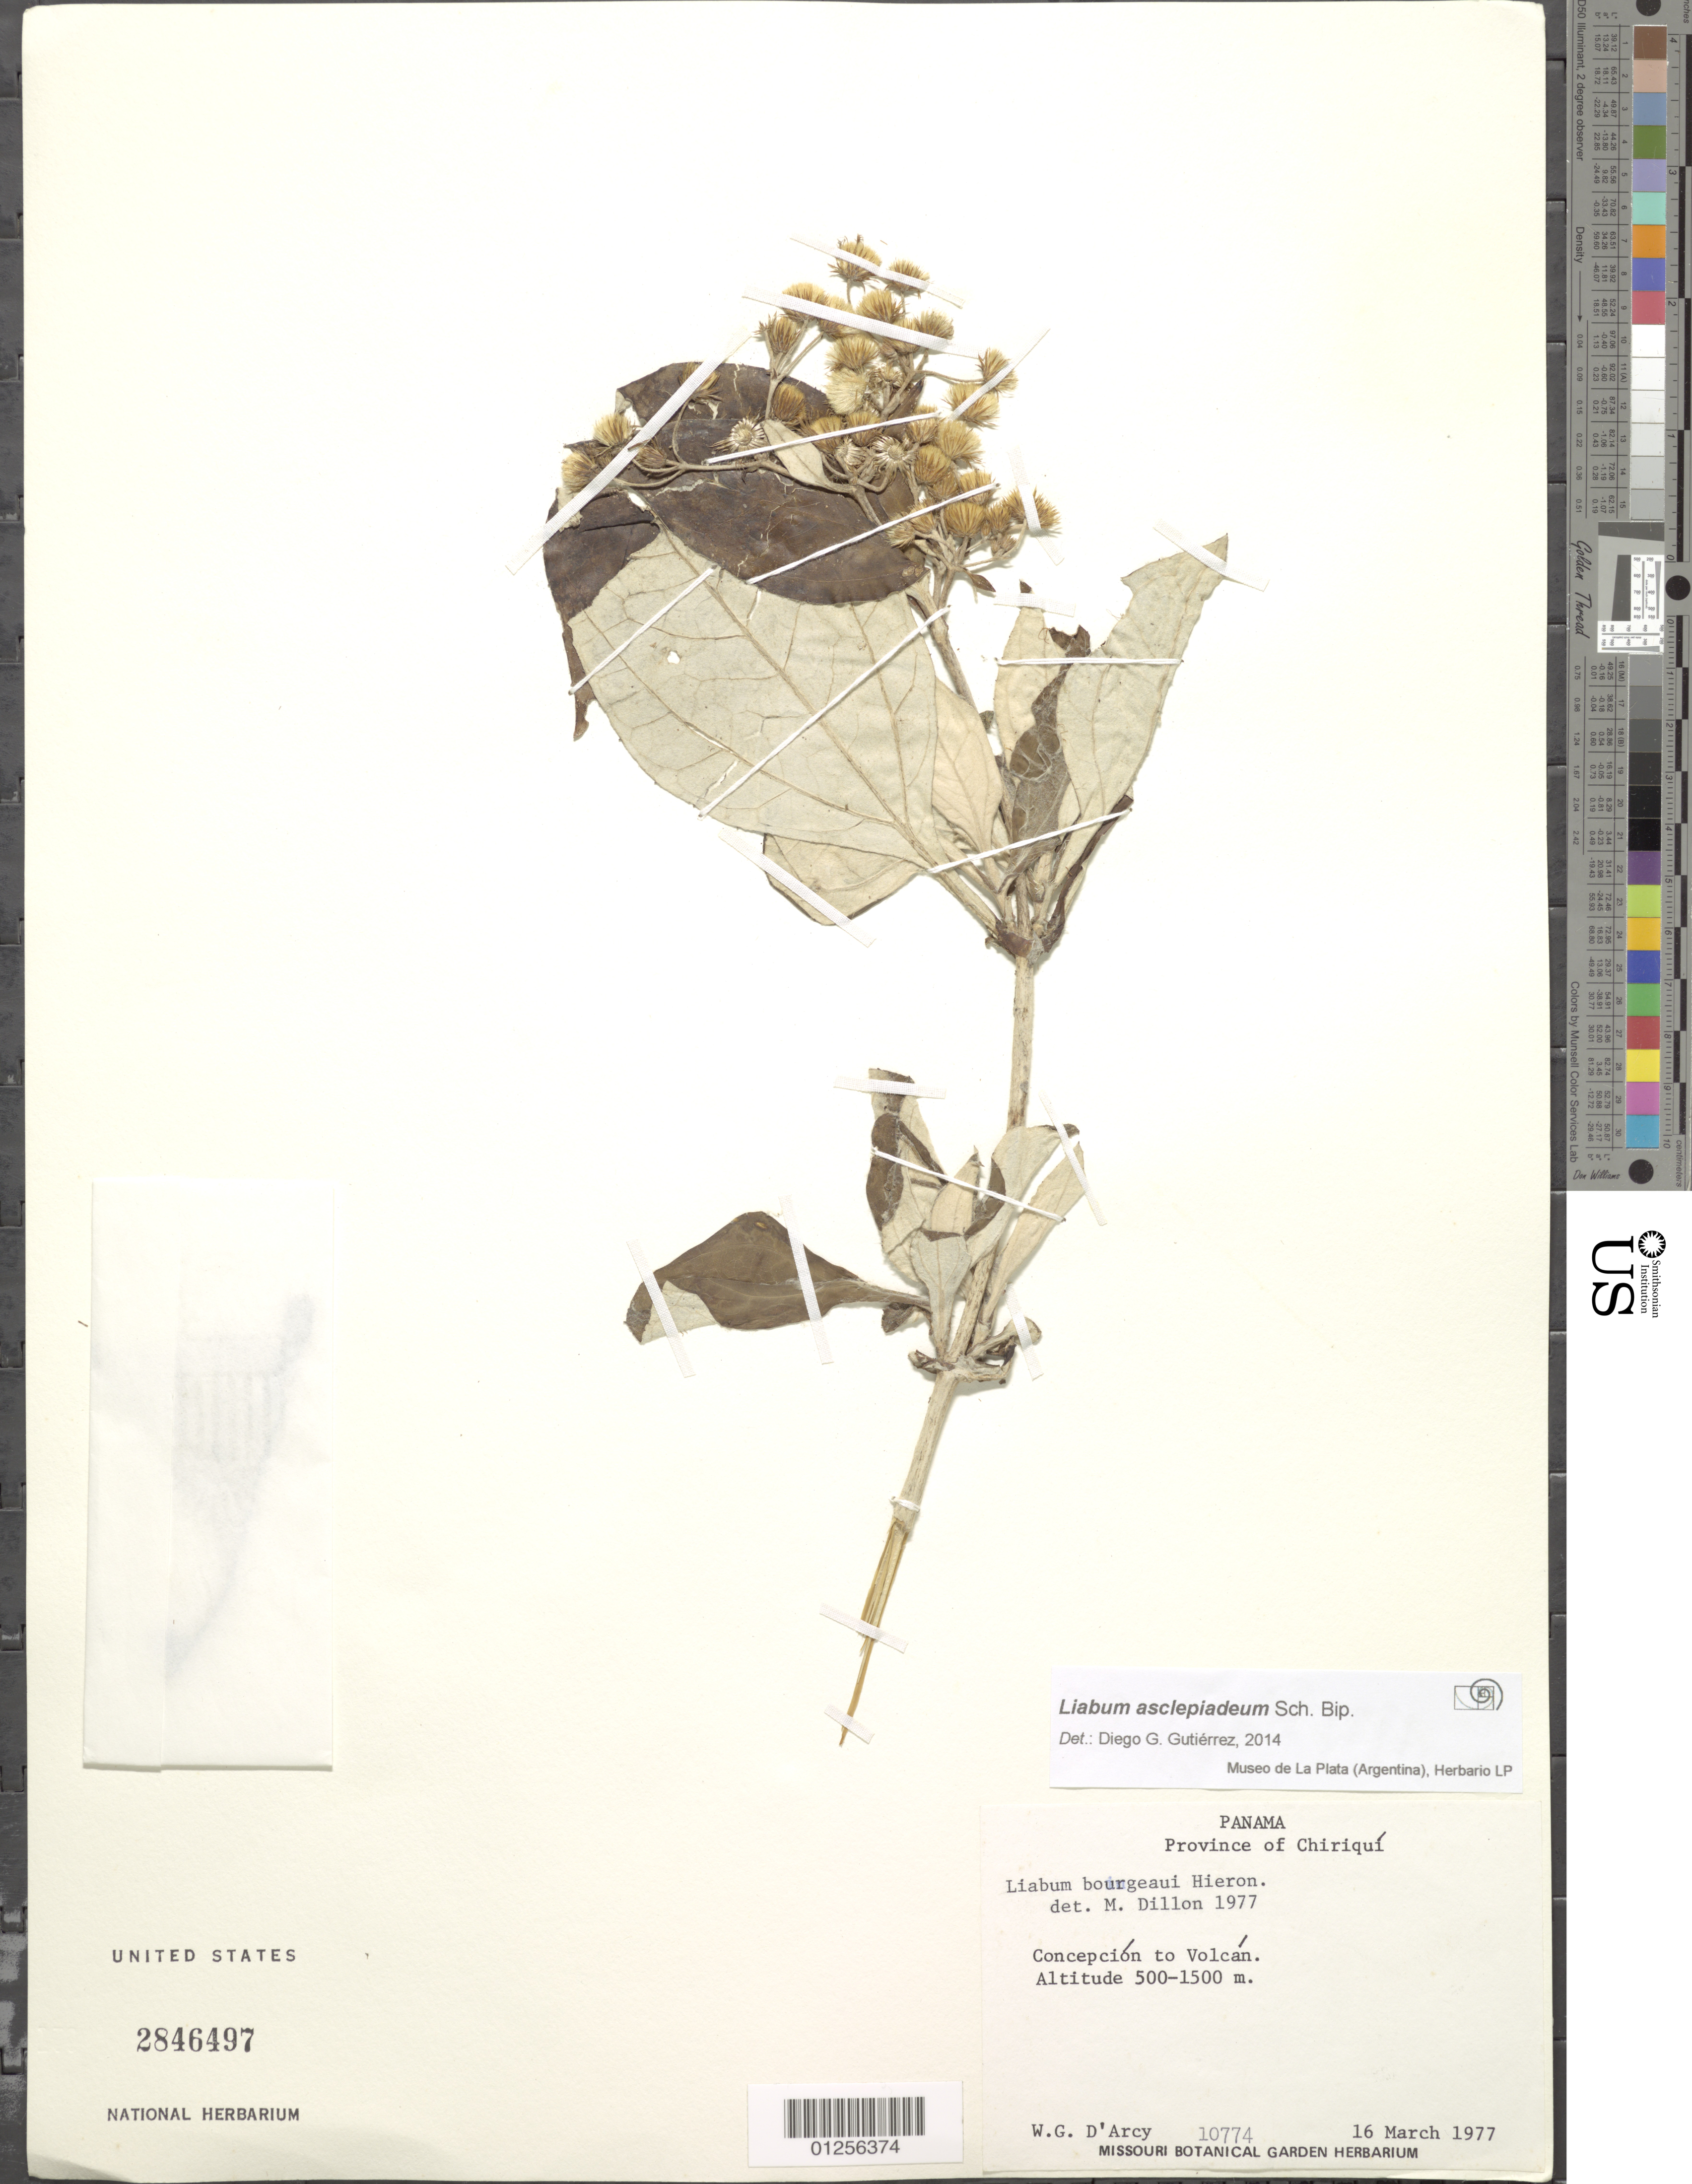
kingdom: Plantae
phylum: Tracheophyta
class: Magnoliopsida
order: Asterales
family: Asteraceae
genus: Liabum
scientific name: Liabum asclepiadeum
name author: Sch. Bip.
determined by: Gutierrez, D. G.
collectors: W. G. D'Arcy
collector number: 10774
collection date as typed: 16 March 1977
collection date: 1977-03-16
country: Panama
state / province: Chiriqui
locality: Concepcion to Volcan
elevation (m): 500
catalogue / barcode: US 2846497